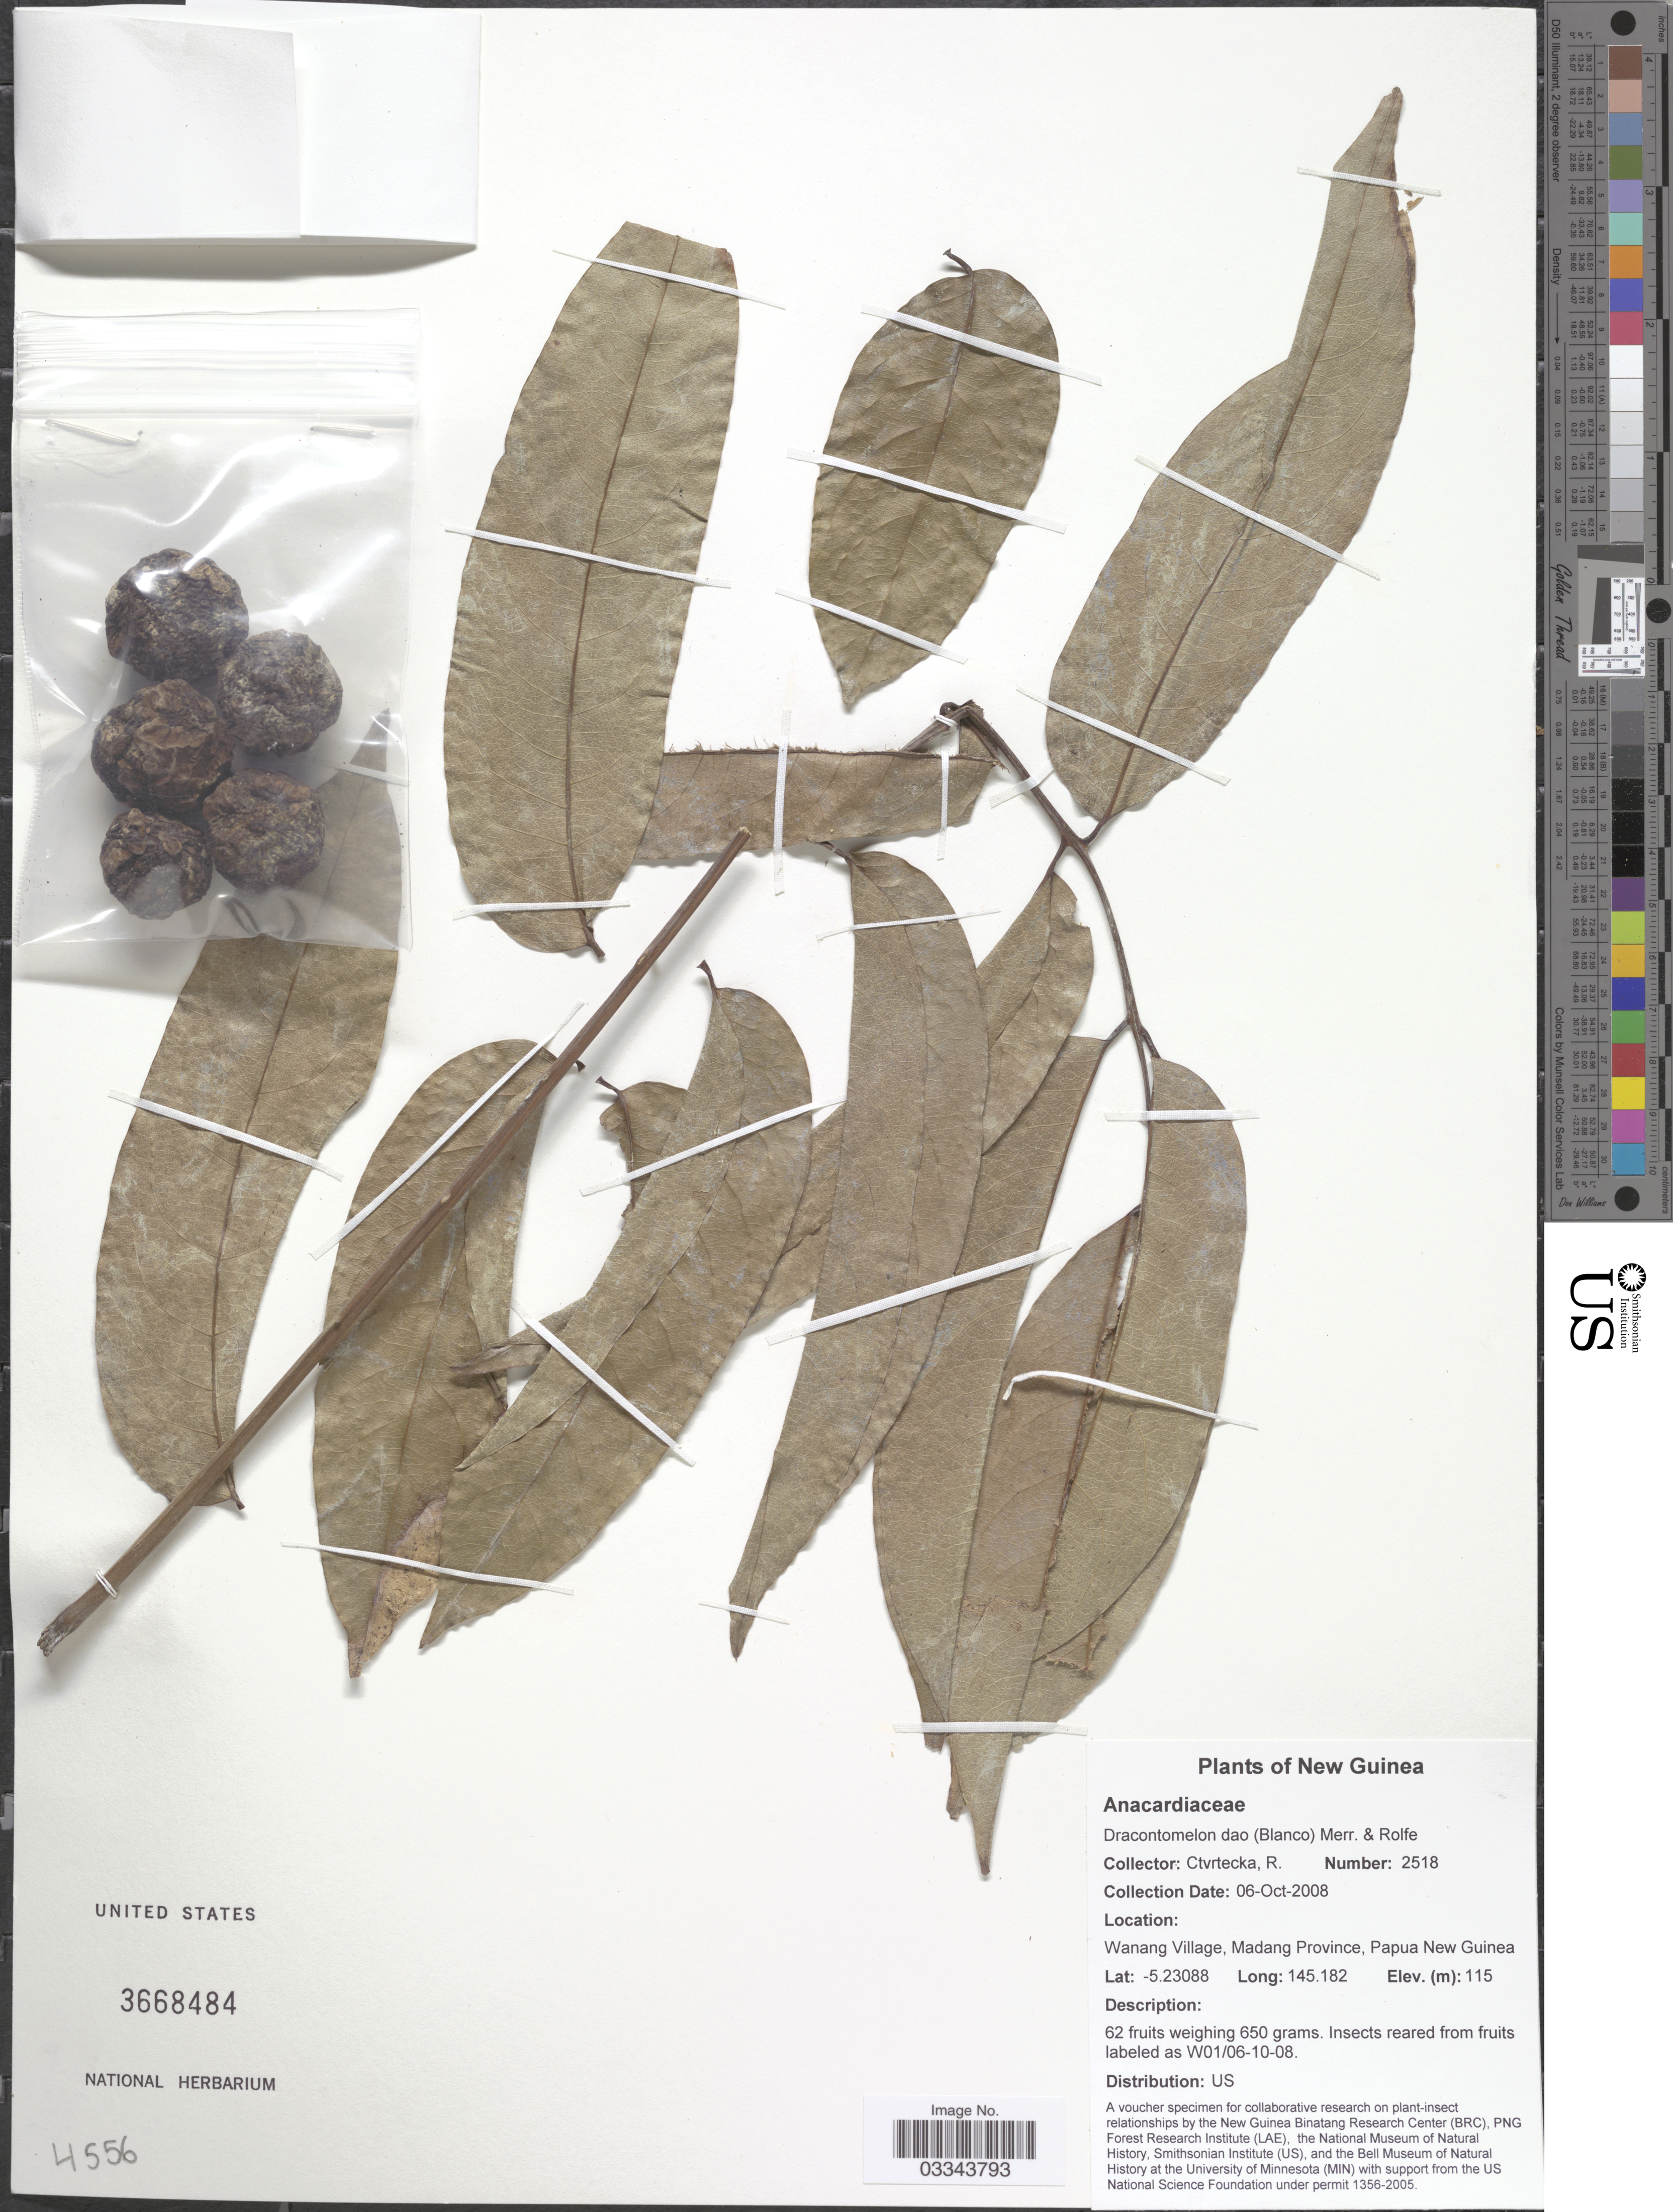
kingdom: Plantae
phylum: Tracheophyta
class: Magnoliopsida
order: Sapindales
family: Anacardiaceae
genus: Dracontomelon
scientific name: Dracontomelon dao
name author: (Blanco) Merr. & Rolfe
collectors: R. Ctvrtecka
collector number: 2518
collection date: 2008-10-06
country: Papua New Guinea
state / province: Madang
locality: New Guinea. Wanang Village, Papua New Guinea.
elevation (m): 115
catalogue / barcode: US 3668484